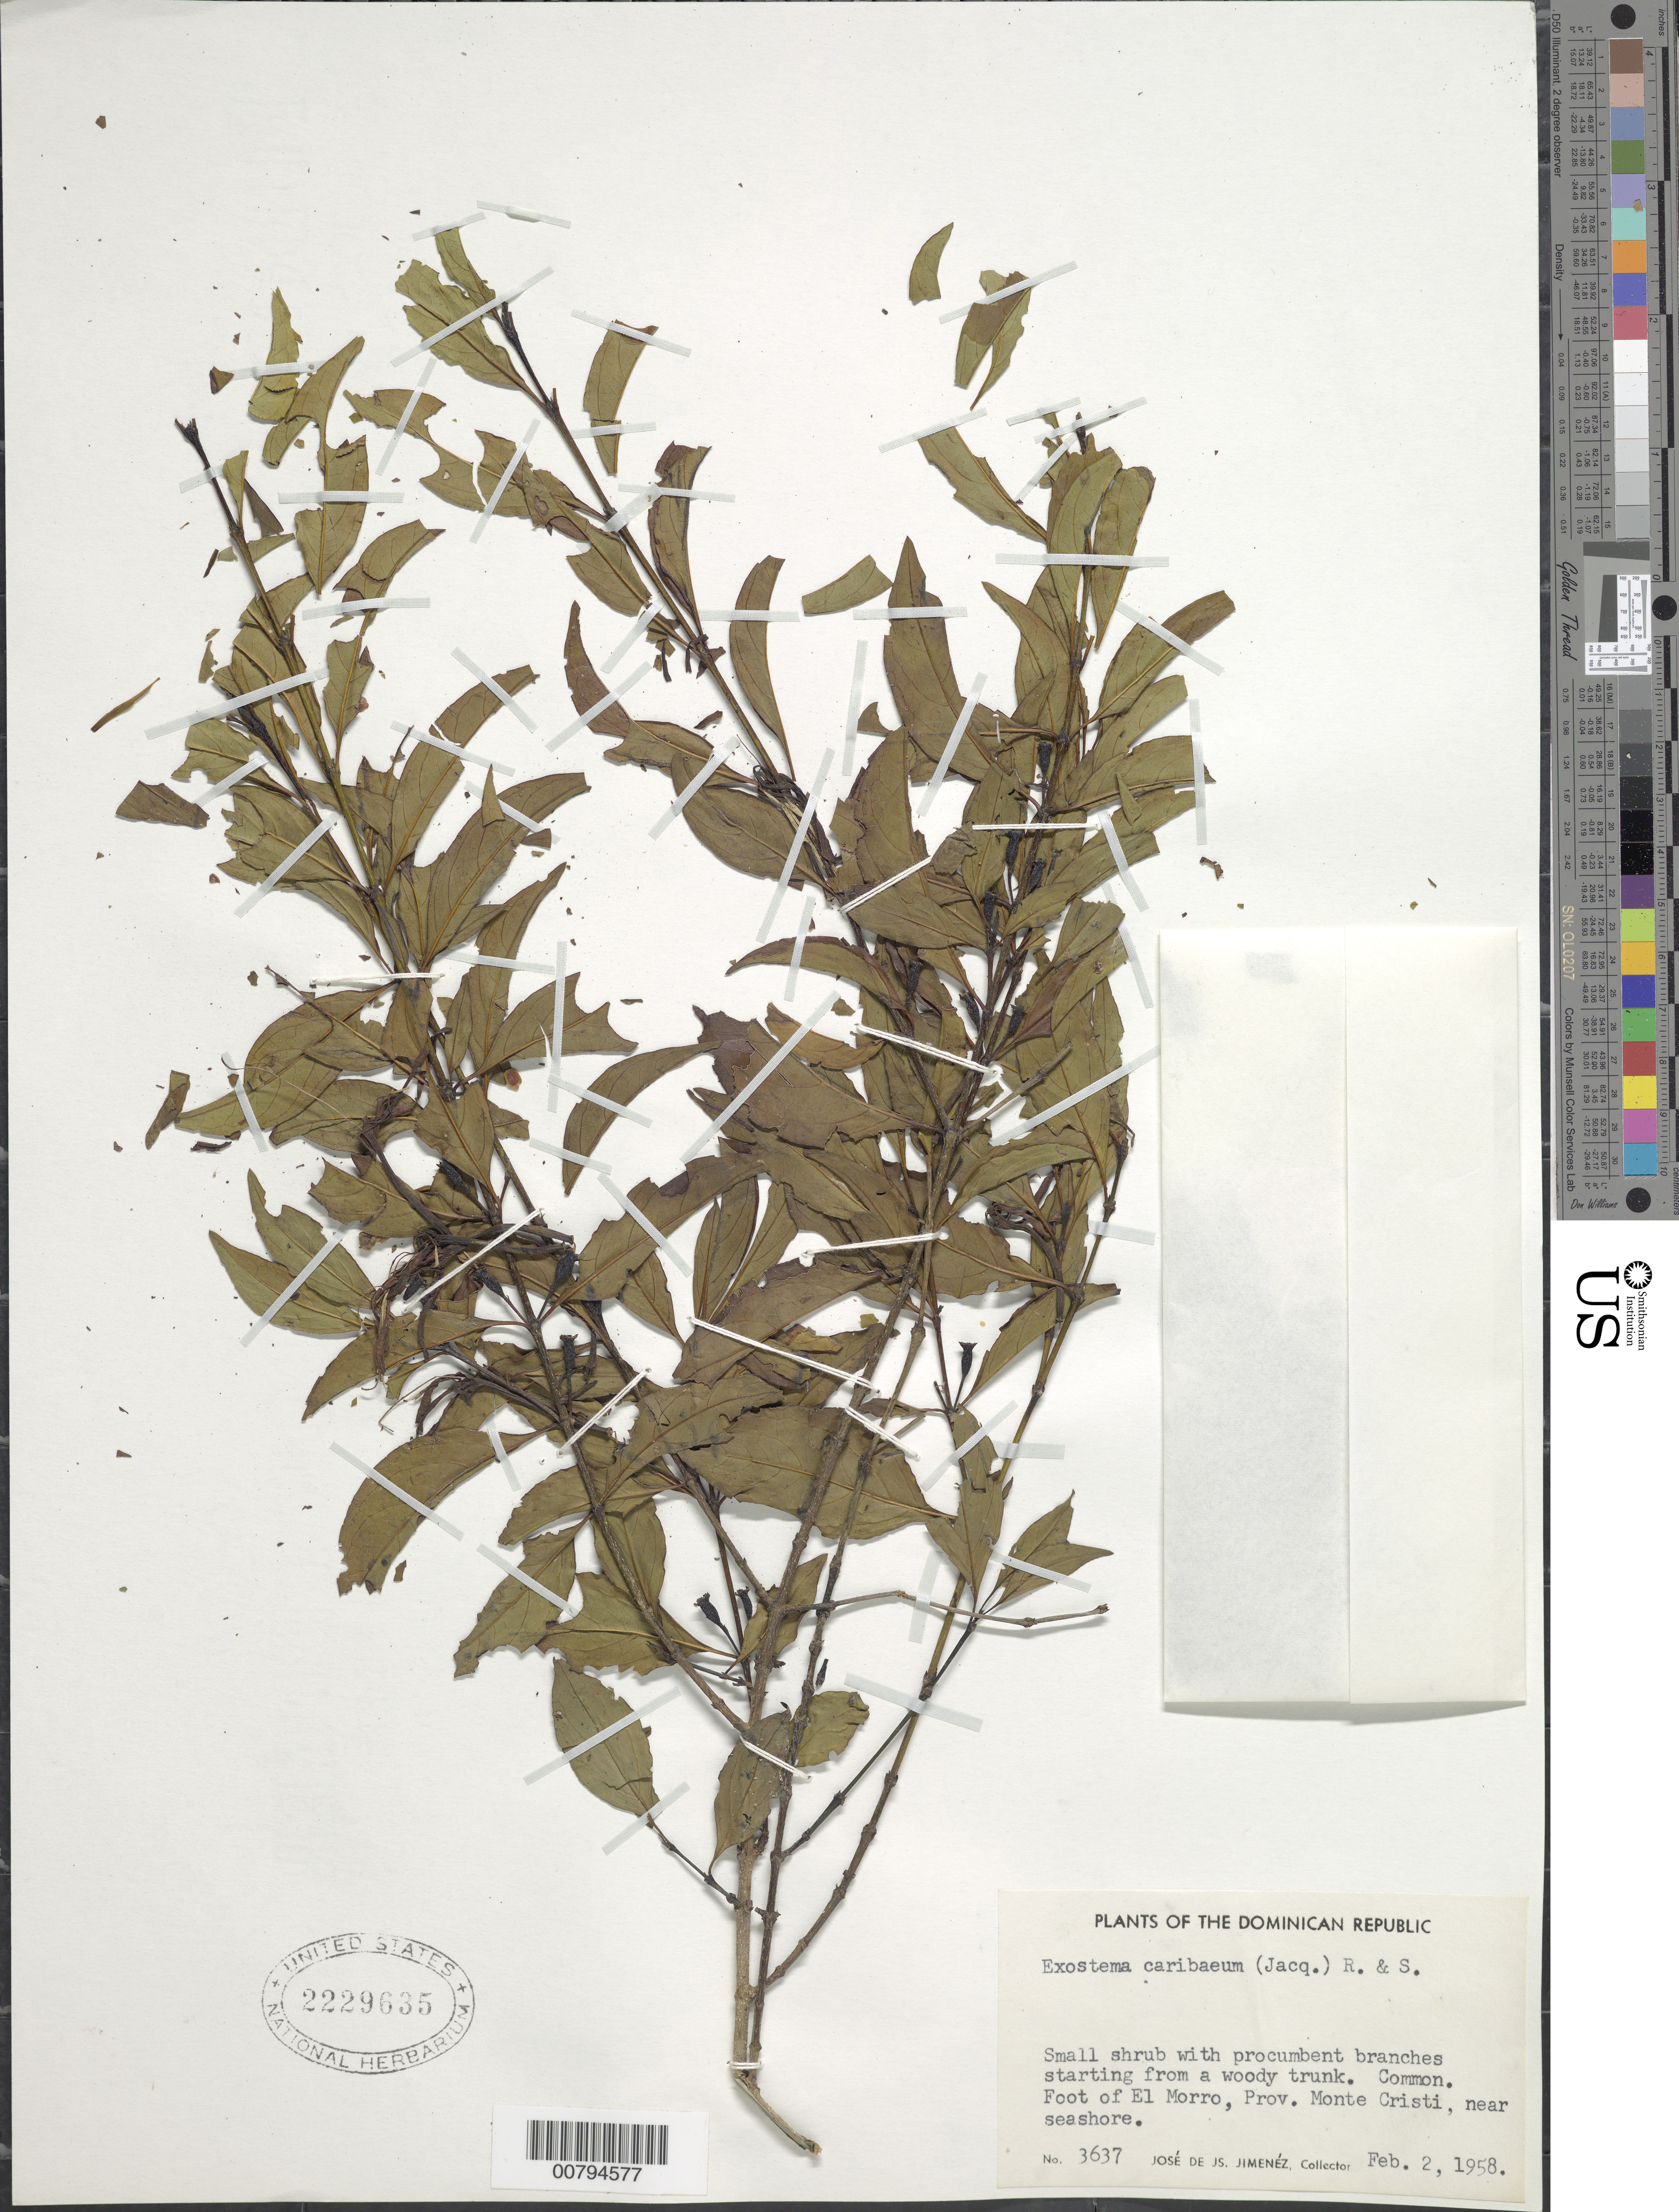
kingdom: Plantae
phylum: Tracheophyta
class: Magnoliopsida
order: Gentianales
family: Rubiaceae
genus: Exostema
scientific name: Exostema caribaeum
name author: (Jacq.) Roem. & Schult.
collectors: J. J. Jiménez Almonte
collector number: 3637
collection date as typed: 02 Feb 1958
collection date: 1958-02-02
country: Dominican Republic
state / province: Monte Cristi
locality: Foot of El Morro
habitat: Near seashore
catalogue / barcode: US 2229635